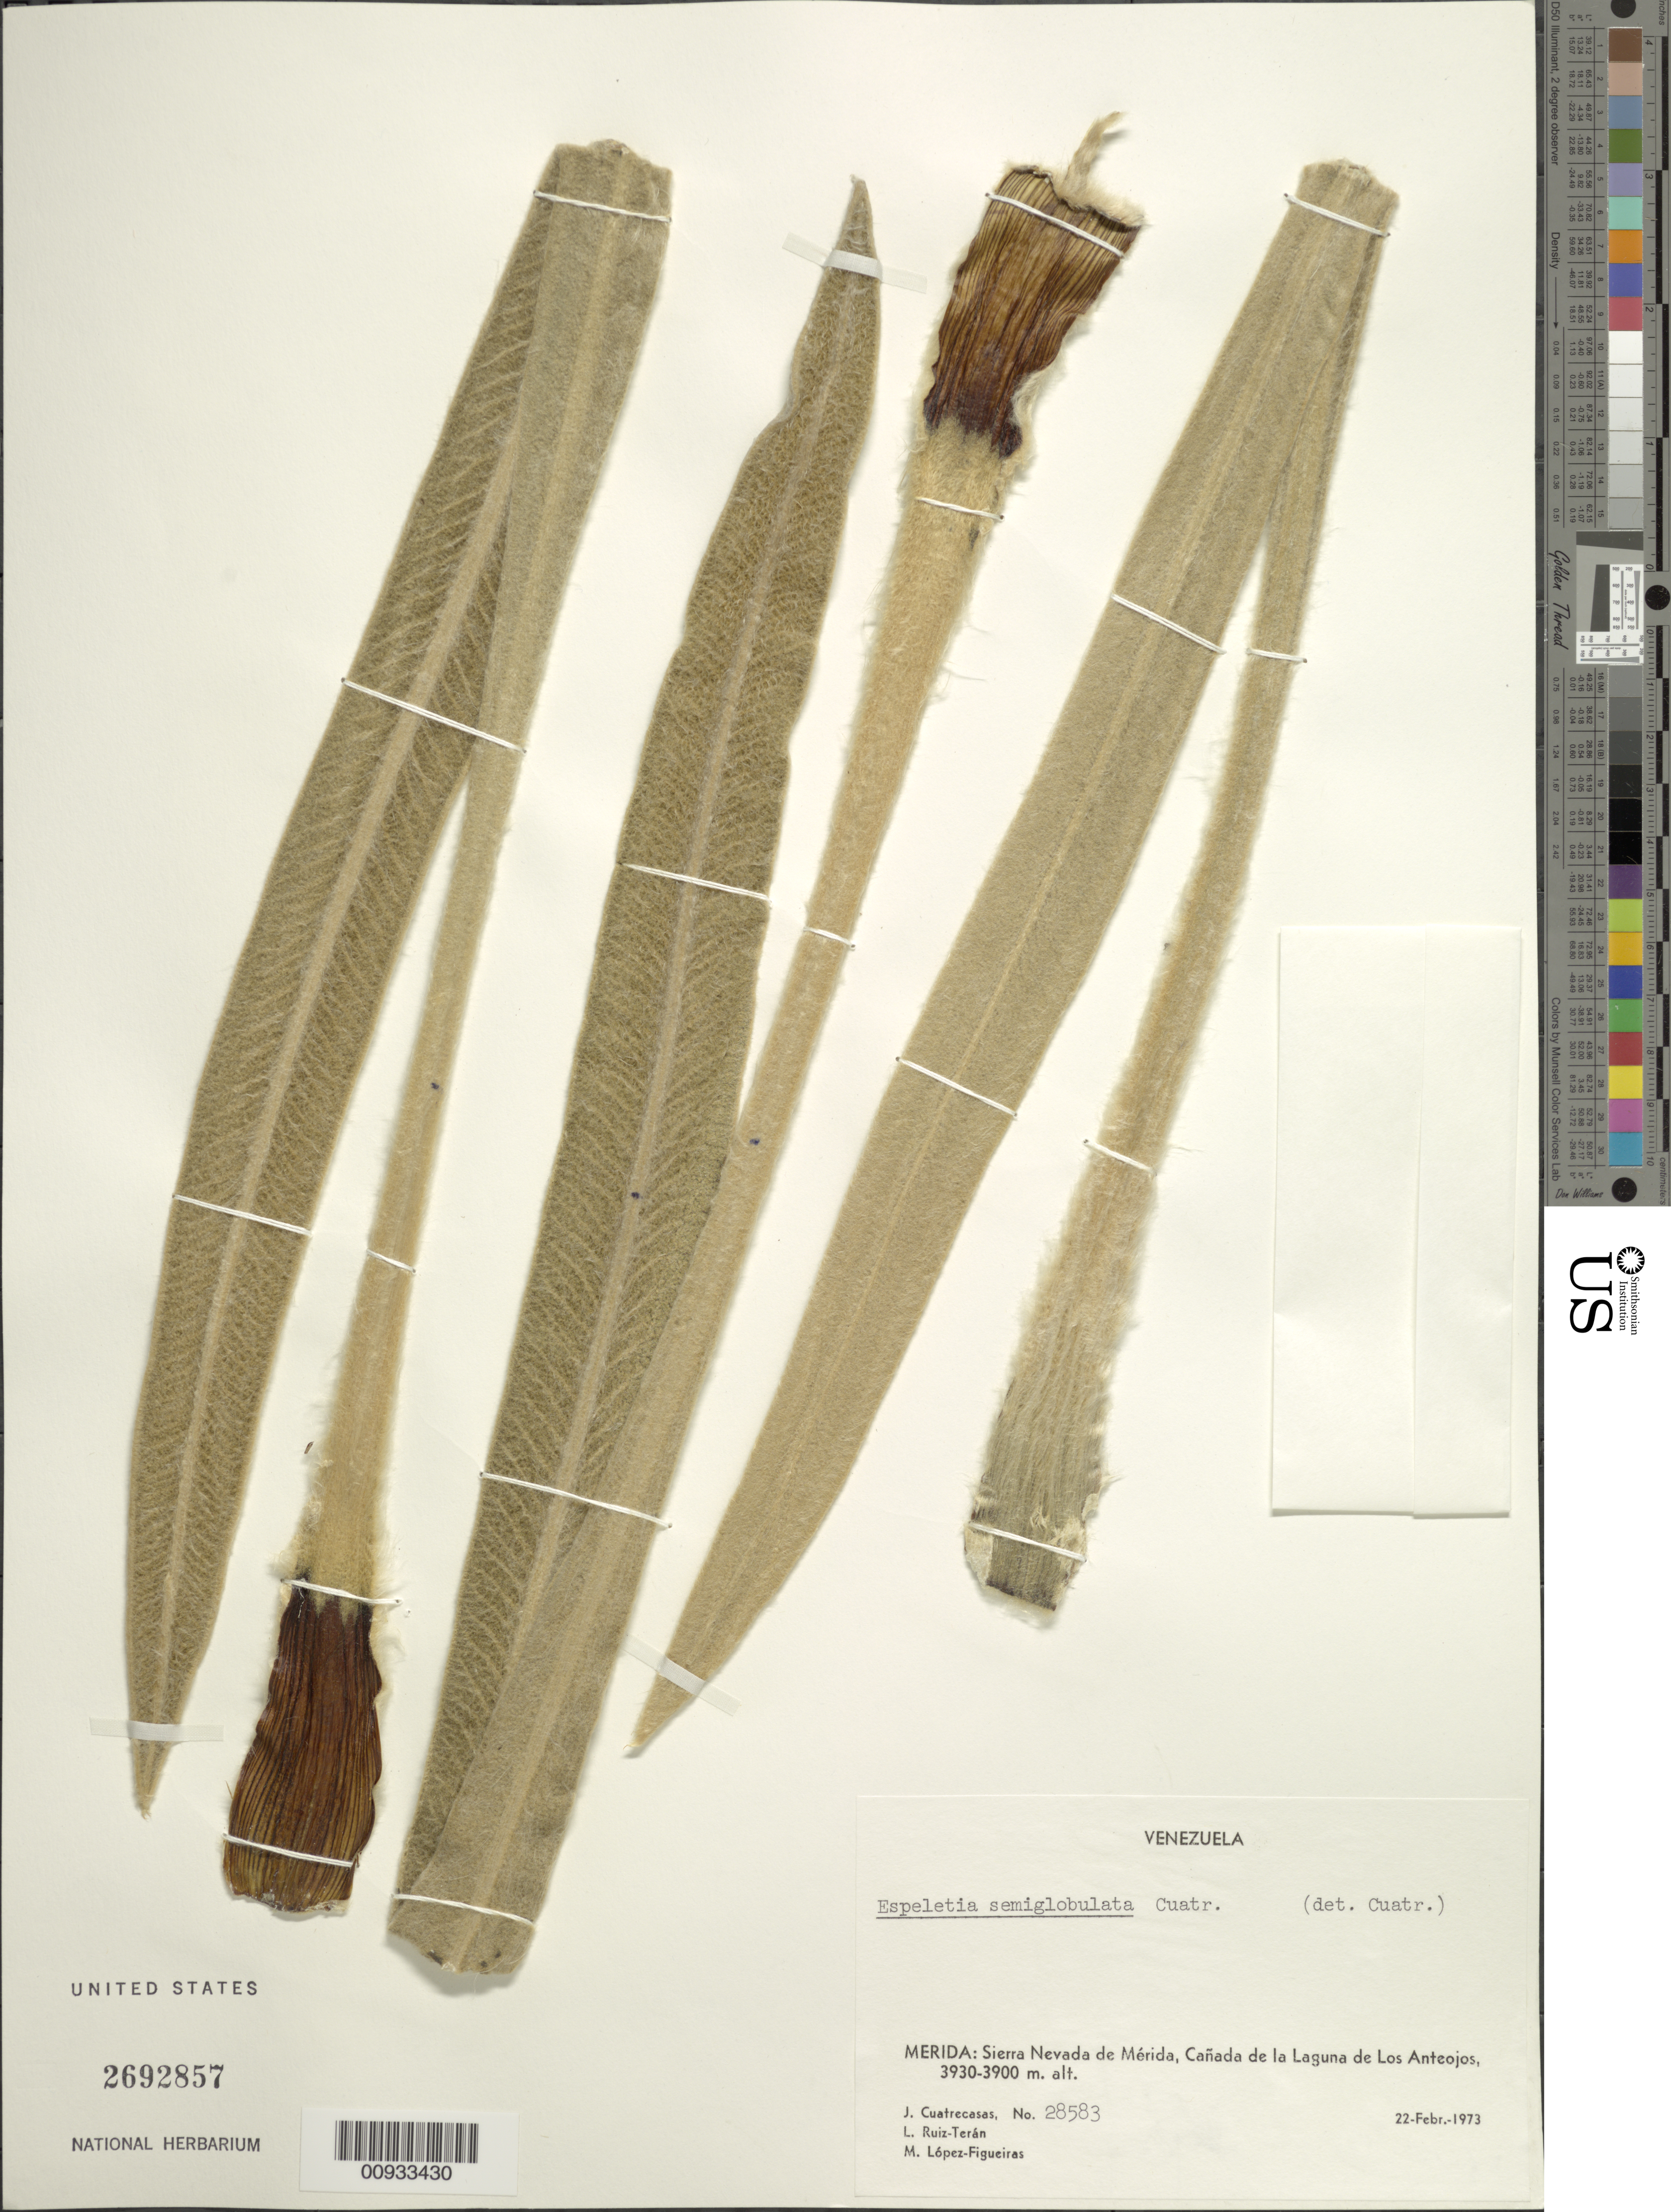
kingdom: Plantae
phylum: Tracheophyta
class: Magnoliopsida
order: Asterales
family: Asteraceae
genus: Espeletia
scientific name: Espeletia semiglobulata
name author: Cuatrec.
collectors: J. Cuatrecasas, L. E. Ruíz-Terán & M. López Figueiras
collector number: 28583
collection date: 1973-02-22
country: Venezuela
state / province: Mérida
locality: Sierra Nevada de Merida, Canada de la Laguna de Los Anteojos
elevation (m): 3900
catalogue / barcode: US 2692857